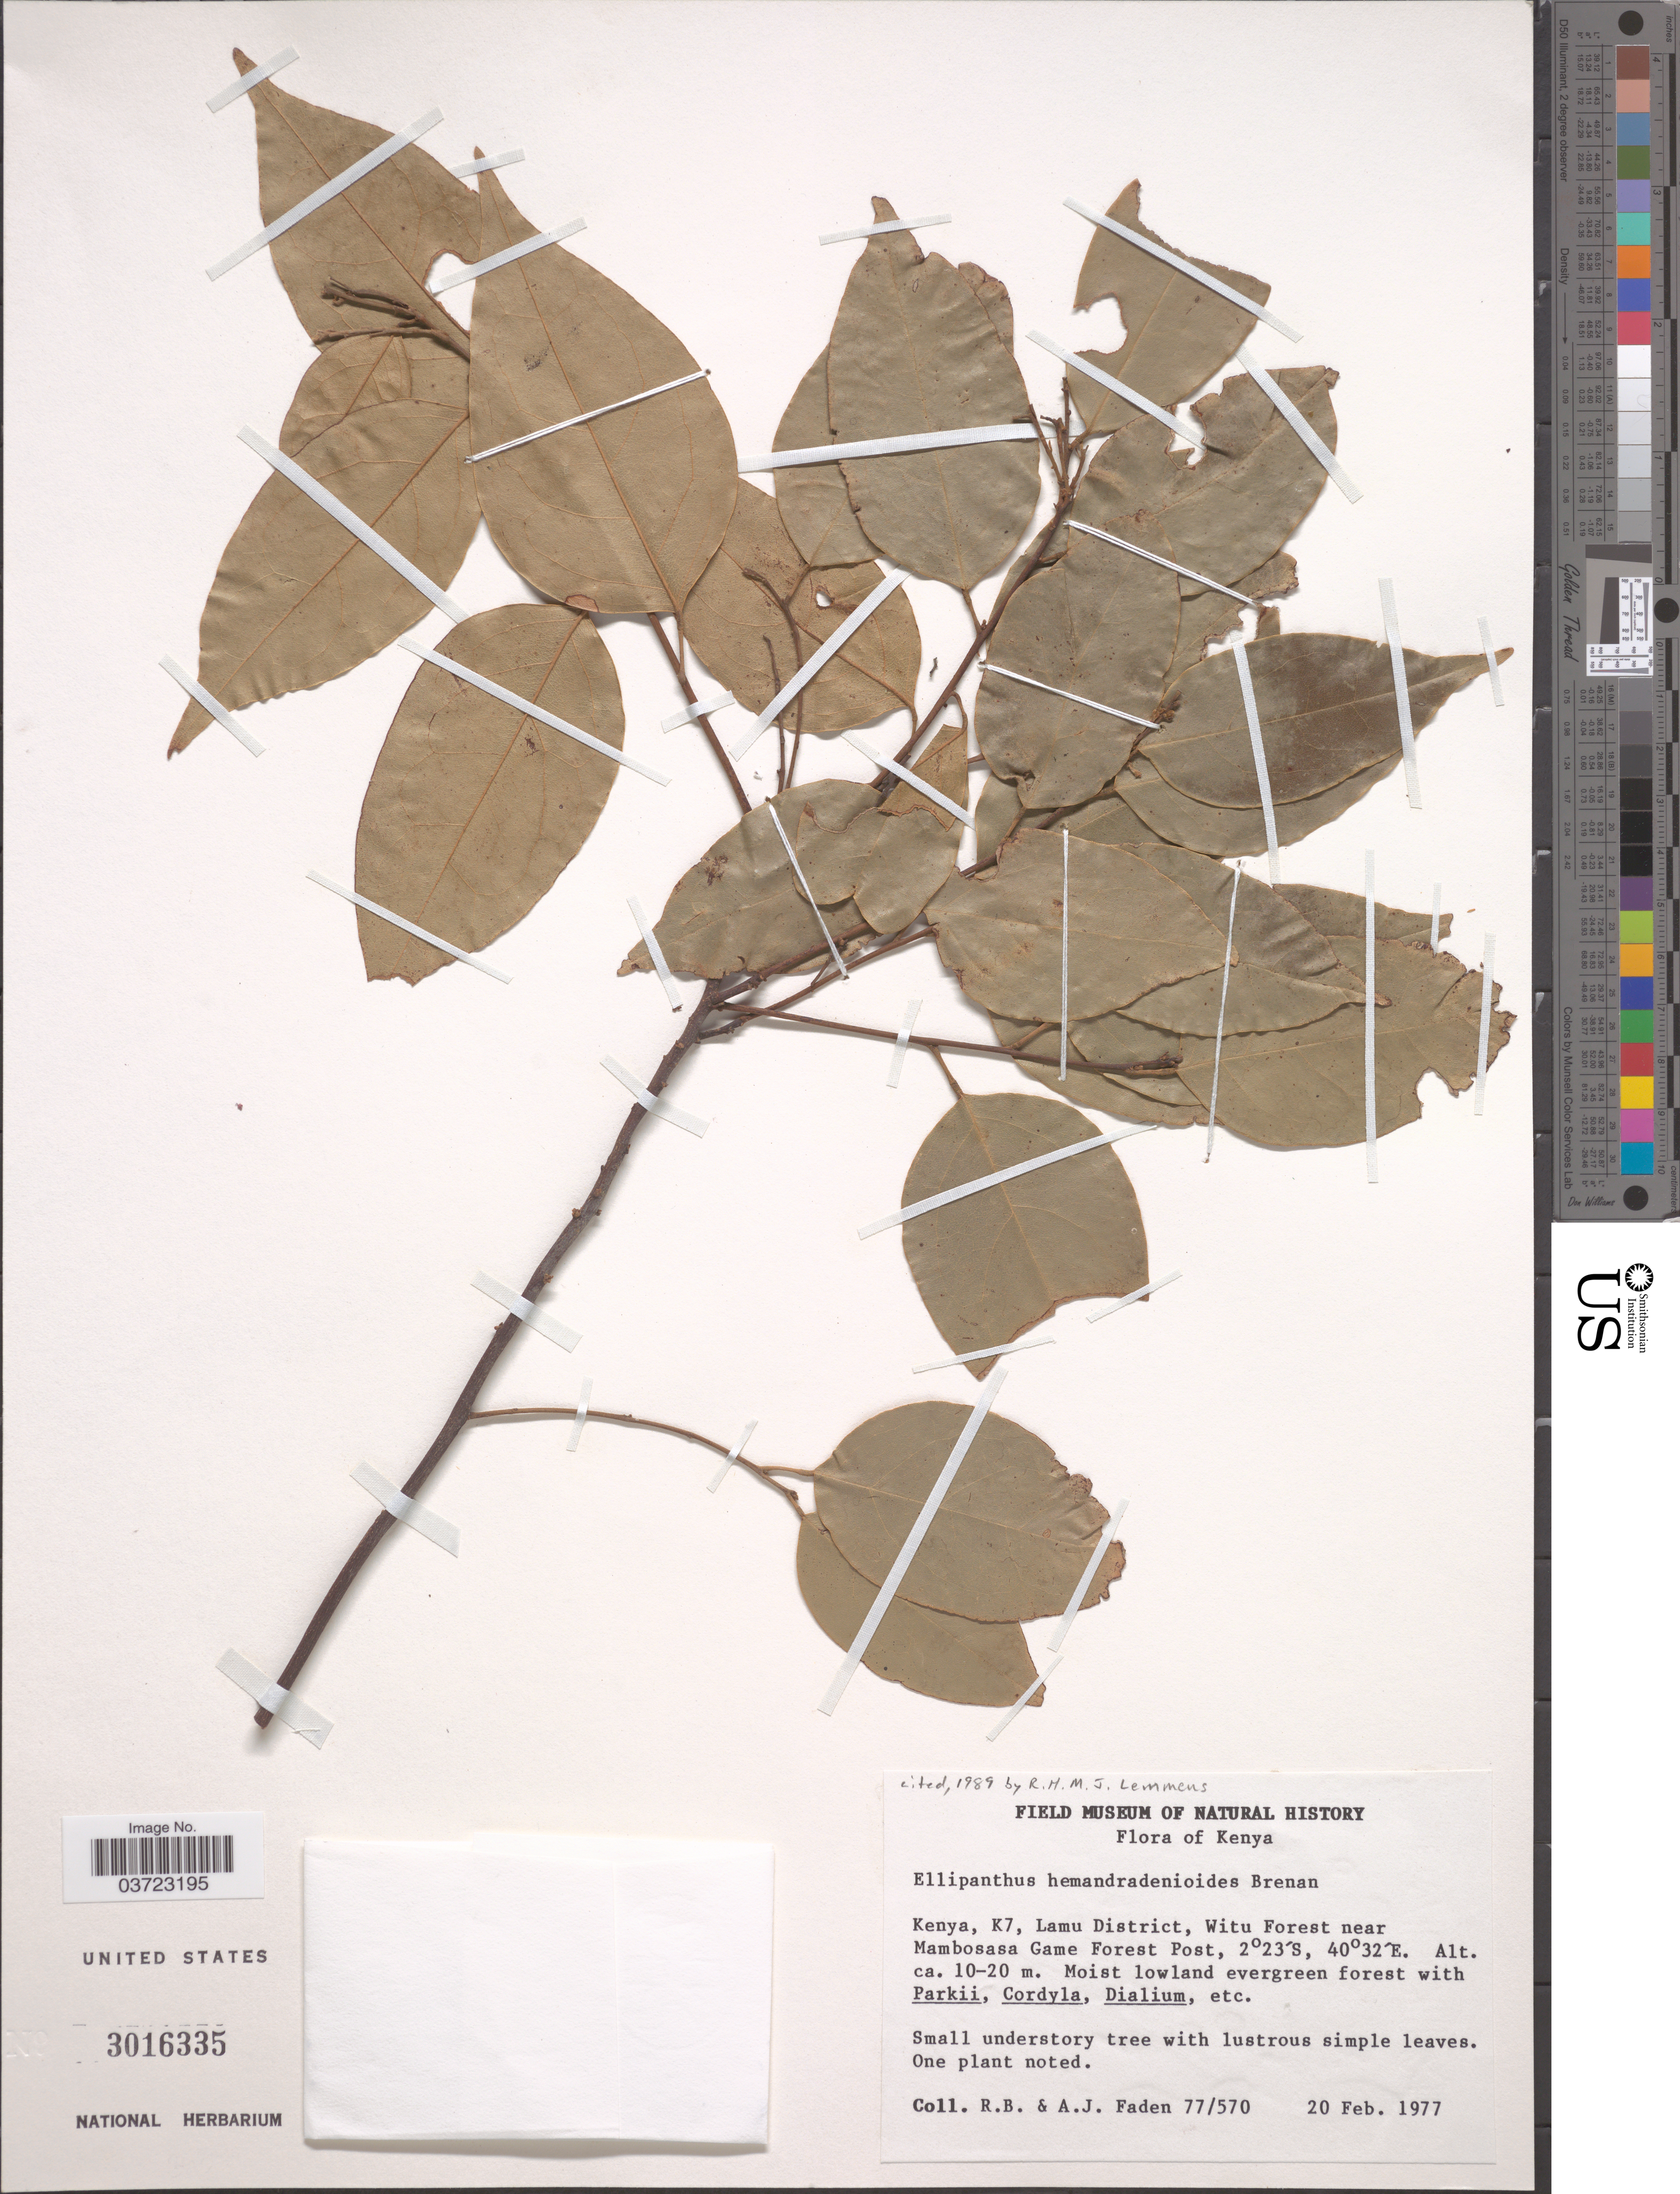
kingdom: Plantae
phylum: Tracheophyta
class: Magnoliopsida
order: Oxalidales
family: Connaraceae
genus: Ellipanthus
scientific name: Ellipanthus hemandradenioides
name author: Brenan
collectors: R. B. Faden & A. J. Faden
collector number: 77/570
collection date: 1977-02-20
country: Kenya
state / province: Lamu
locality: K7, Lamu District, Witu Forest near Mambosasa Game Forest Post.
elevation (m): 10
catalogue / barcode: US 3016335